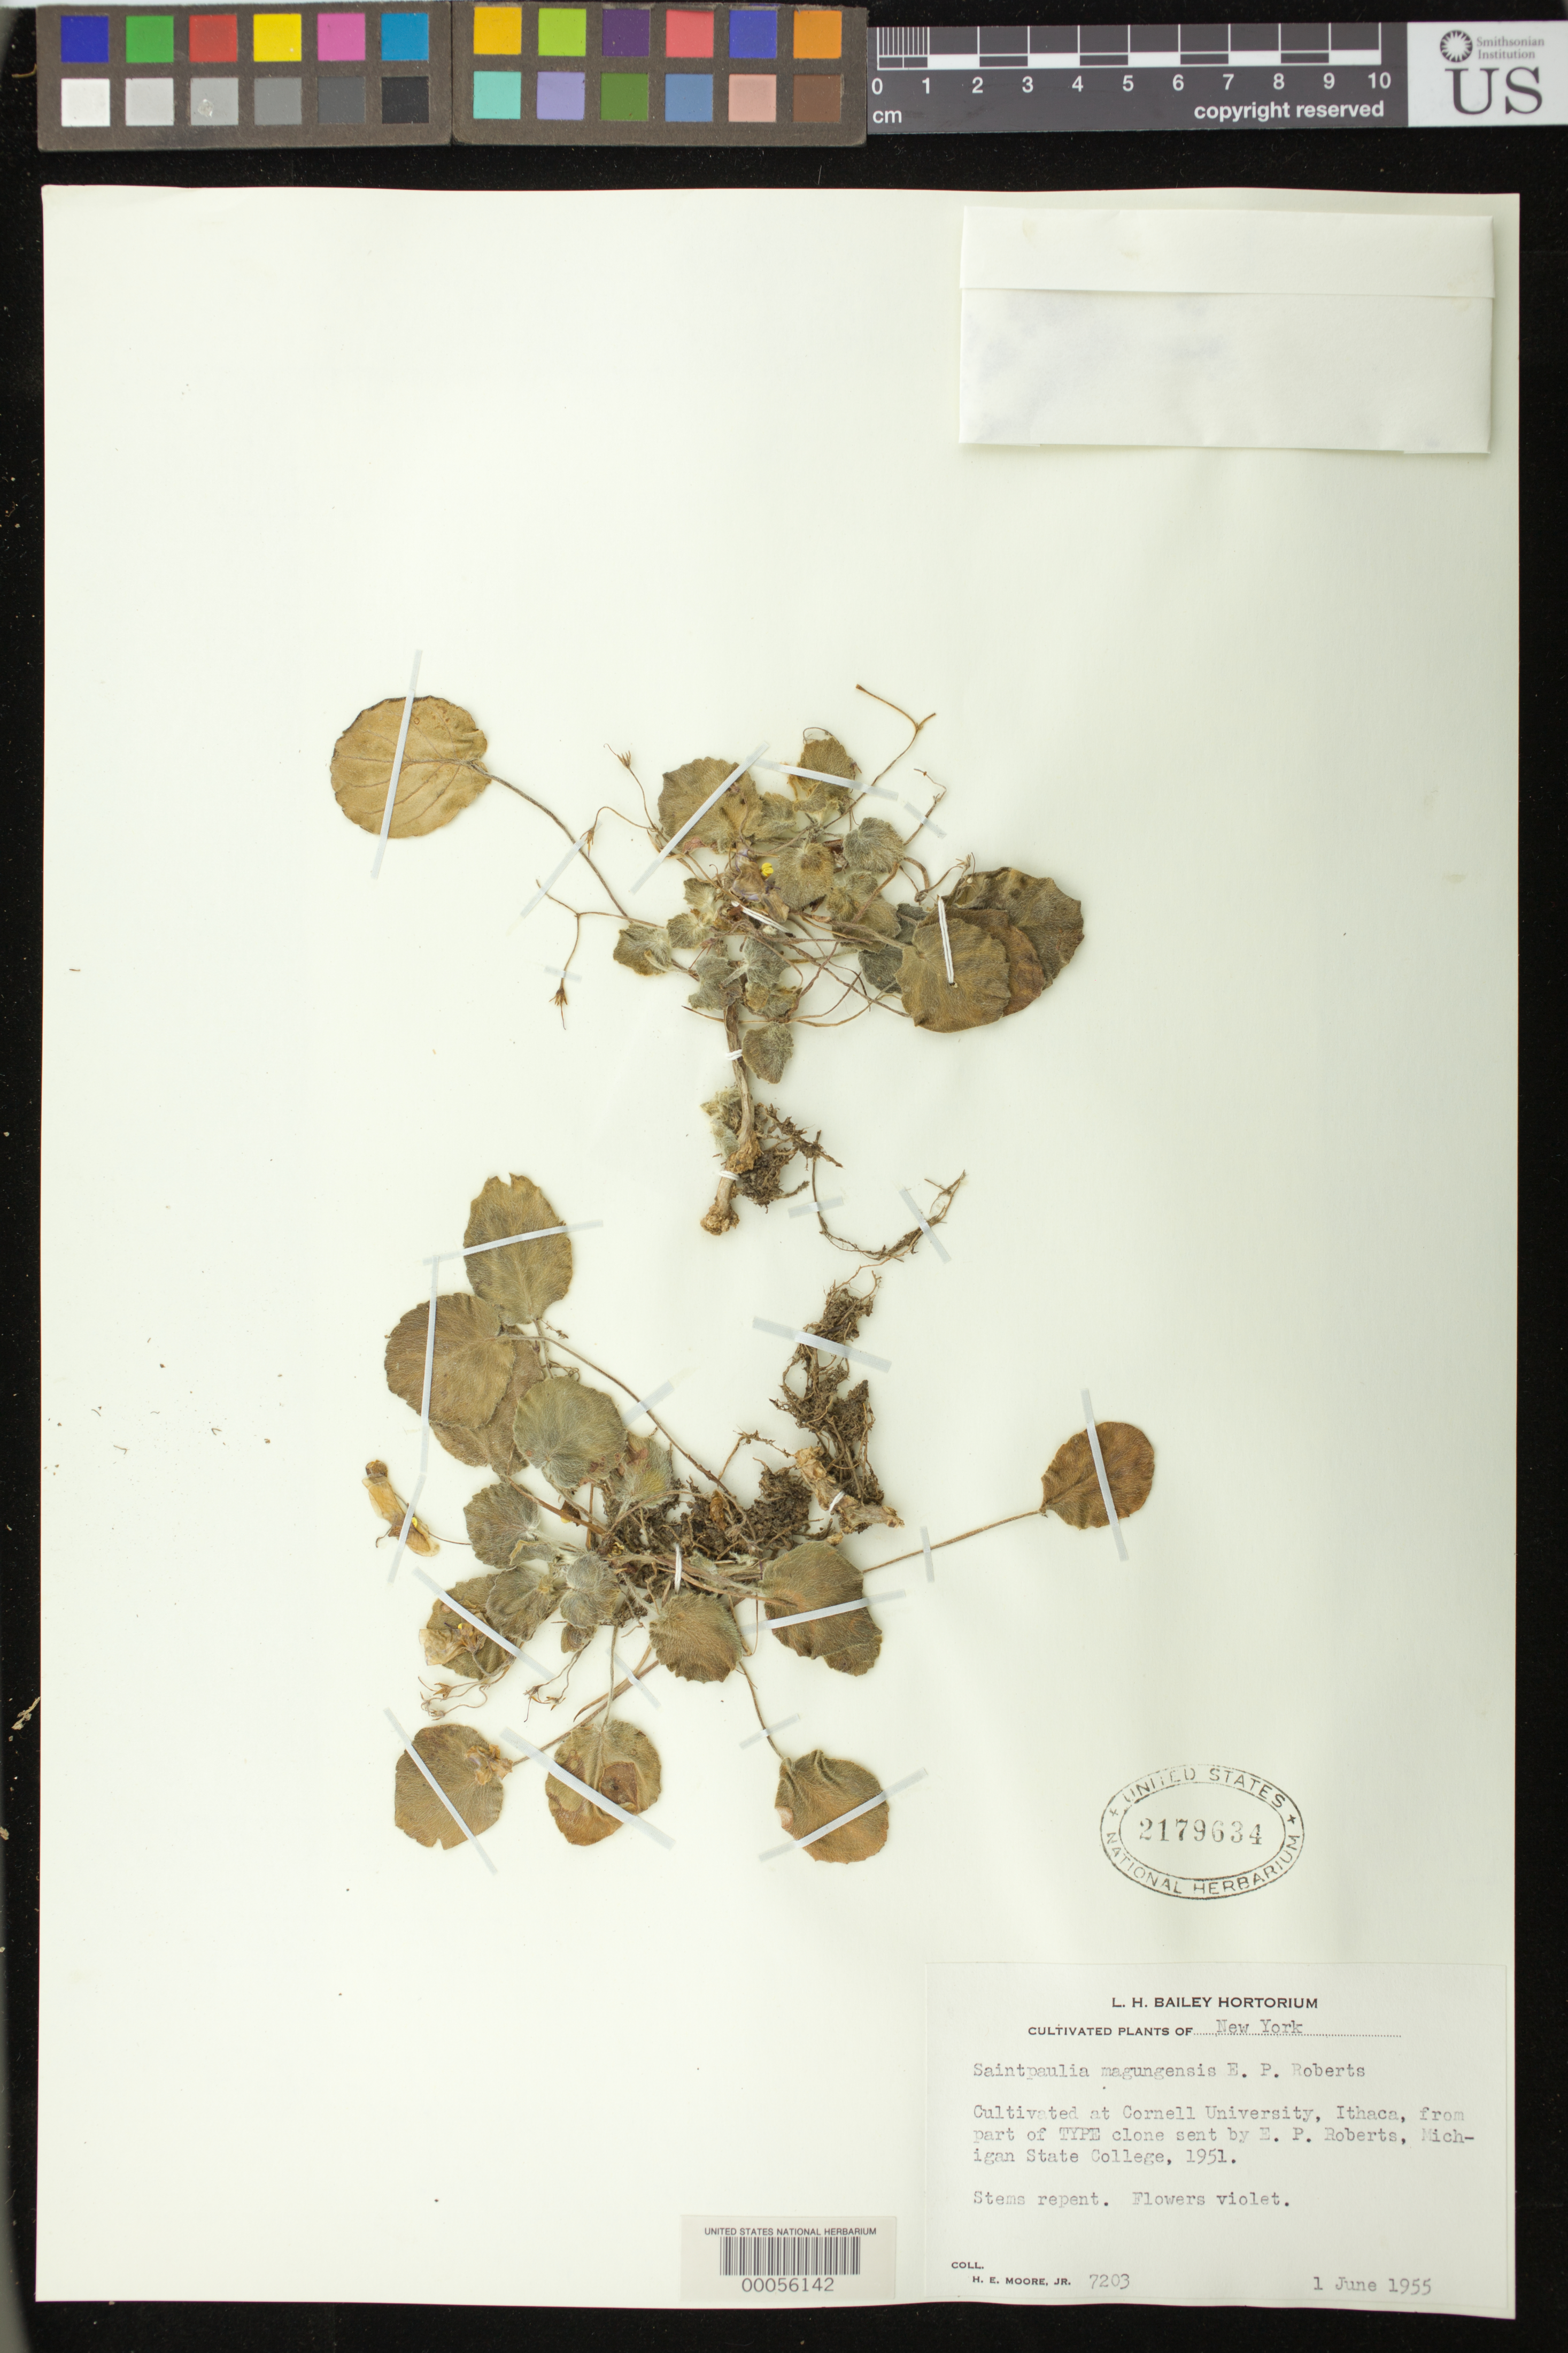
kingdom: Plantae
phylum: Tracheophyta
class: Magnoliopsida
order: Lamiales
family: Gesneriaceae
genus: Streptocarpus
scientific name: Streptocarpus ionanthus subsp. grotei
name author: (Engl.) Christenh.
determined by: Skog, Laurence E.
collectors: H. E. Moore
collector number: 7203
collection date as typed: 01 Jun 1955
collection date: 1955-06-01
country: United States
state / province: New York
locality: Cornell University, Ithaca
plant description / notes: From part of TYPE clone sent by E.P. Roberts, Michigan State College, 1951.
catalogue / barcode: US 2179634